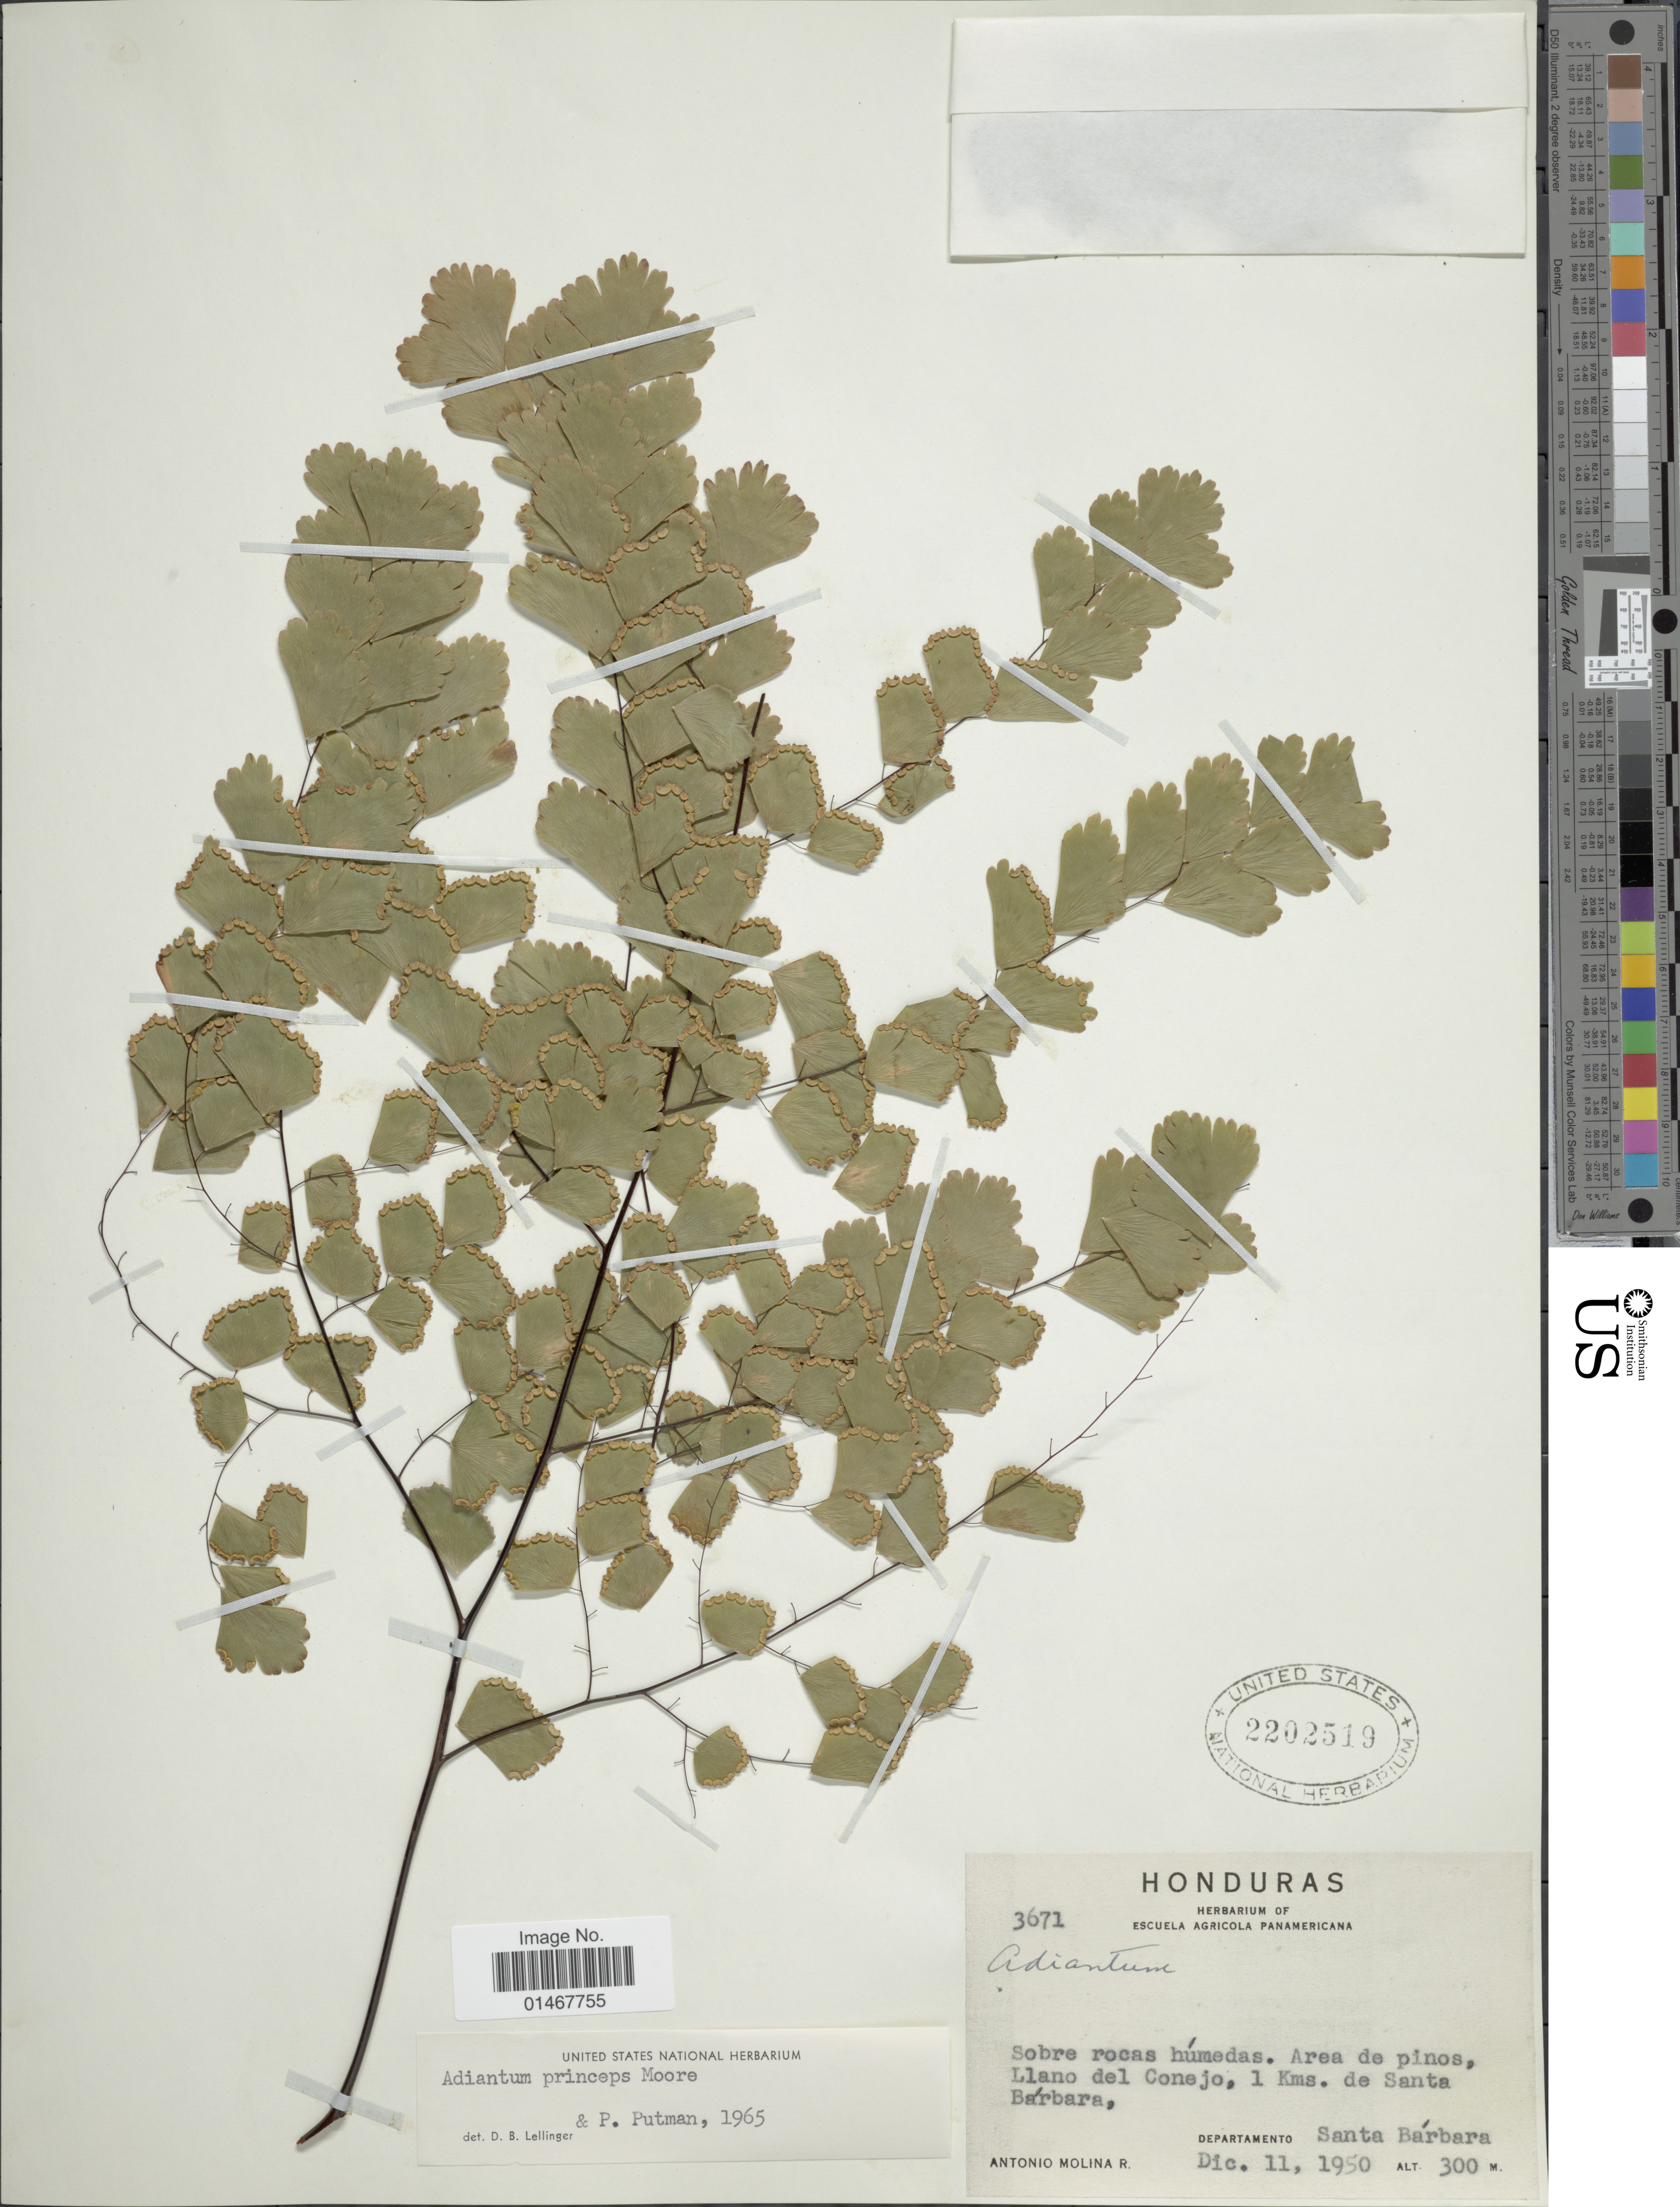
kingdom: Plantae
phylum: Tracheophyta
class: Polypodiopsida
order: Polypodiales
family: Pteridaceae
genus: Adiantum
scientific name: Adiantum princeps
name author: T. Moore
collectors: A. Molina R.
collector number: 3671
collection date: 1950-12-11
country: Honduras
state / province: Santa Bárbara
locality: Sobre rocas húmedas. Area de pinos LLano del Conejo, 1 Kms. de Santa Bárbara, Departamento Santa Bárbara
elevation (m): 300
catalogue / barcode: US 2202519